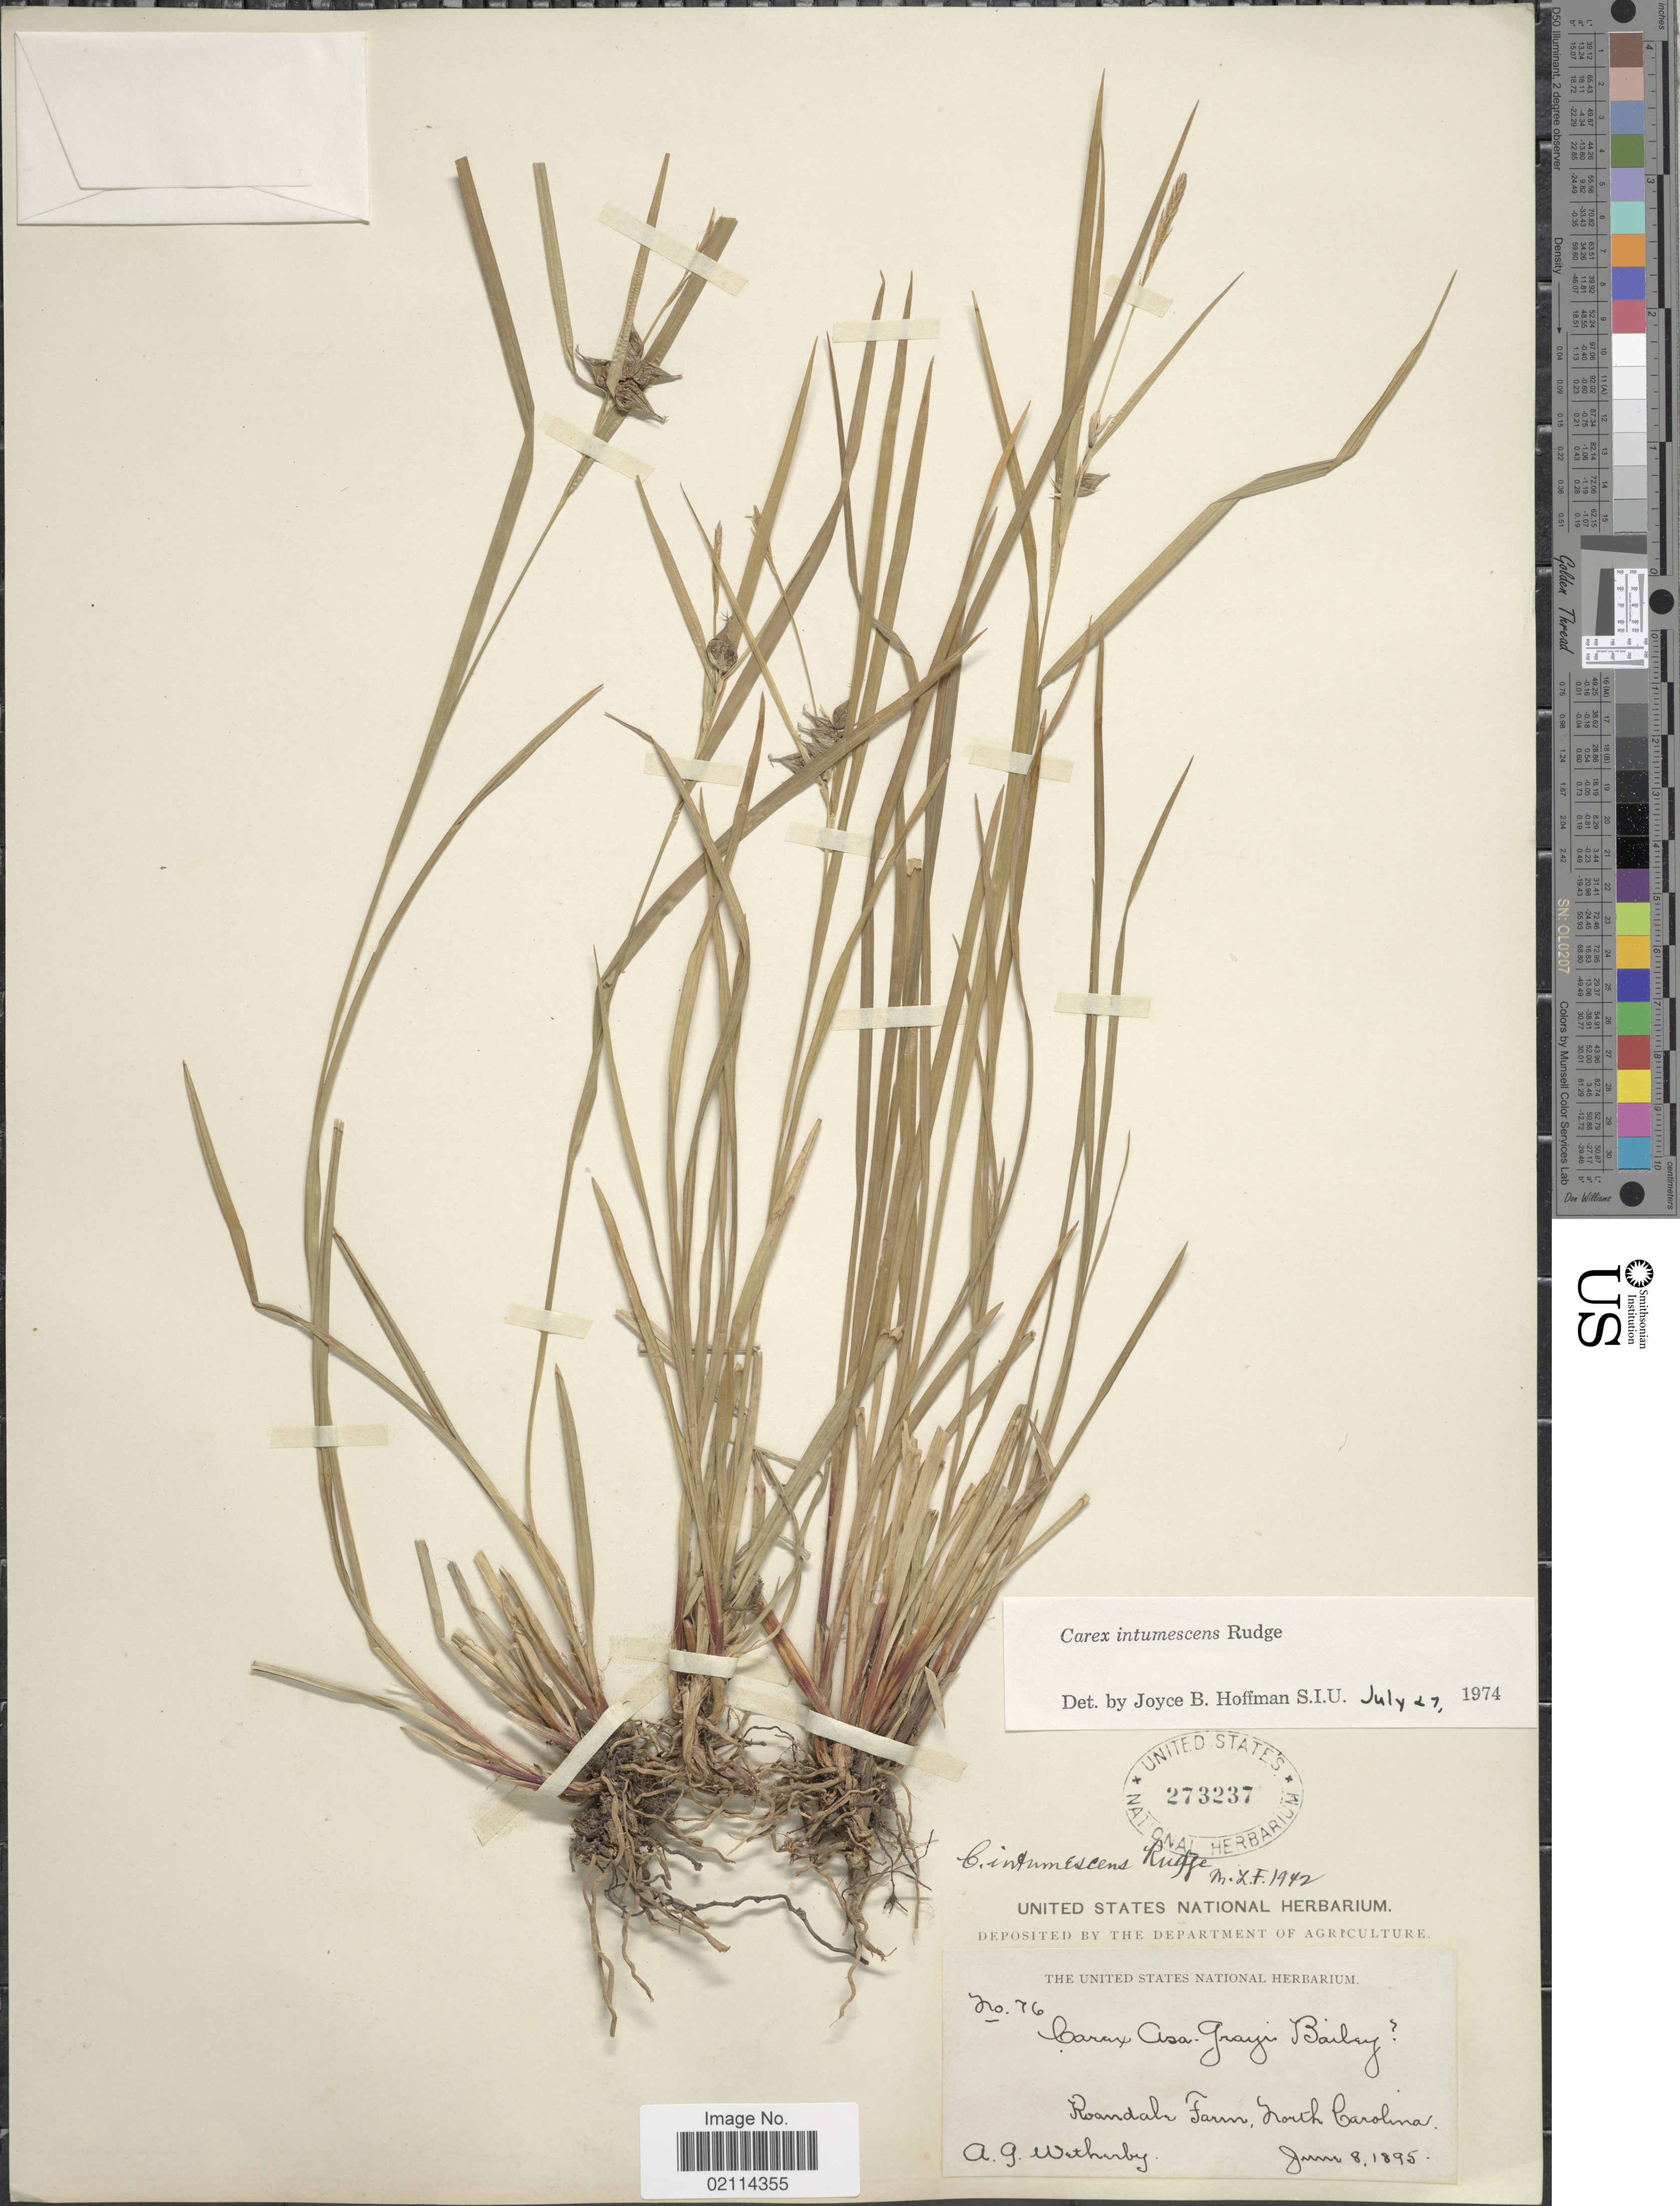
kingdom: Plantae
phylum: Tracheophyta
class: Liliopsida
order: Poales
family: Cyperaceae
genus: Carex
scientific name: Carex intumescens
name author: Rudge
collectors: A. Wetherby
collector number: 76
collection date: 1895-06-08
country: United States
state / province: North Carolina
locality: Roandale Farm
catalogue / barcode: US 273237